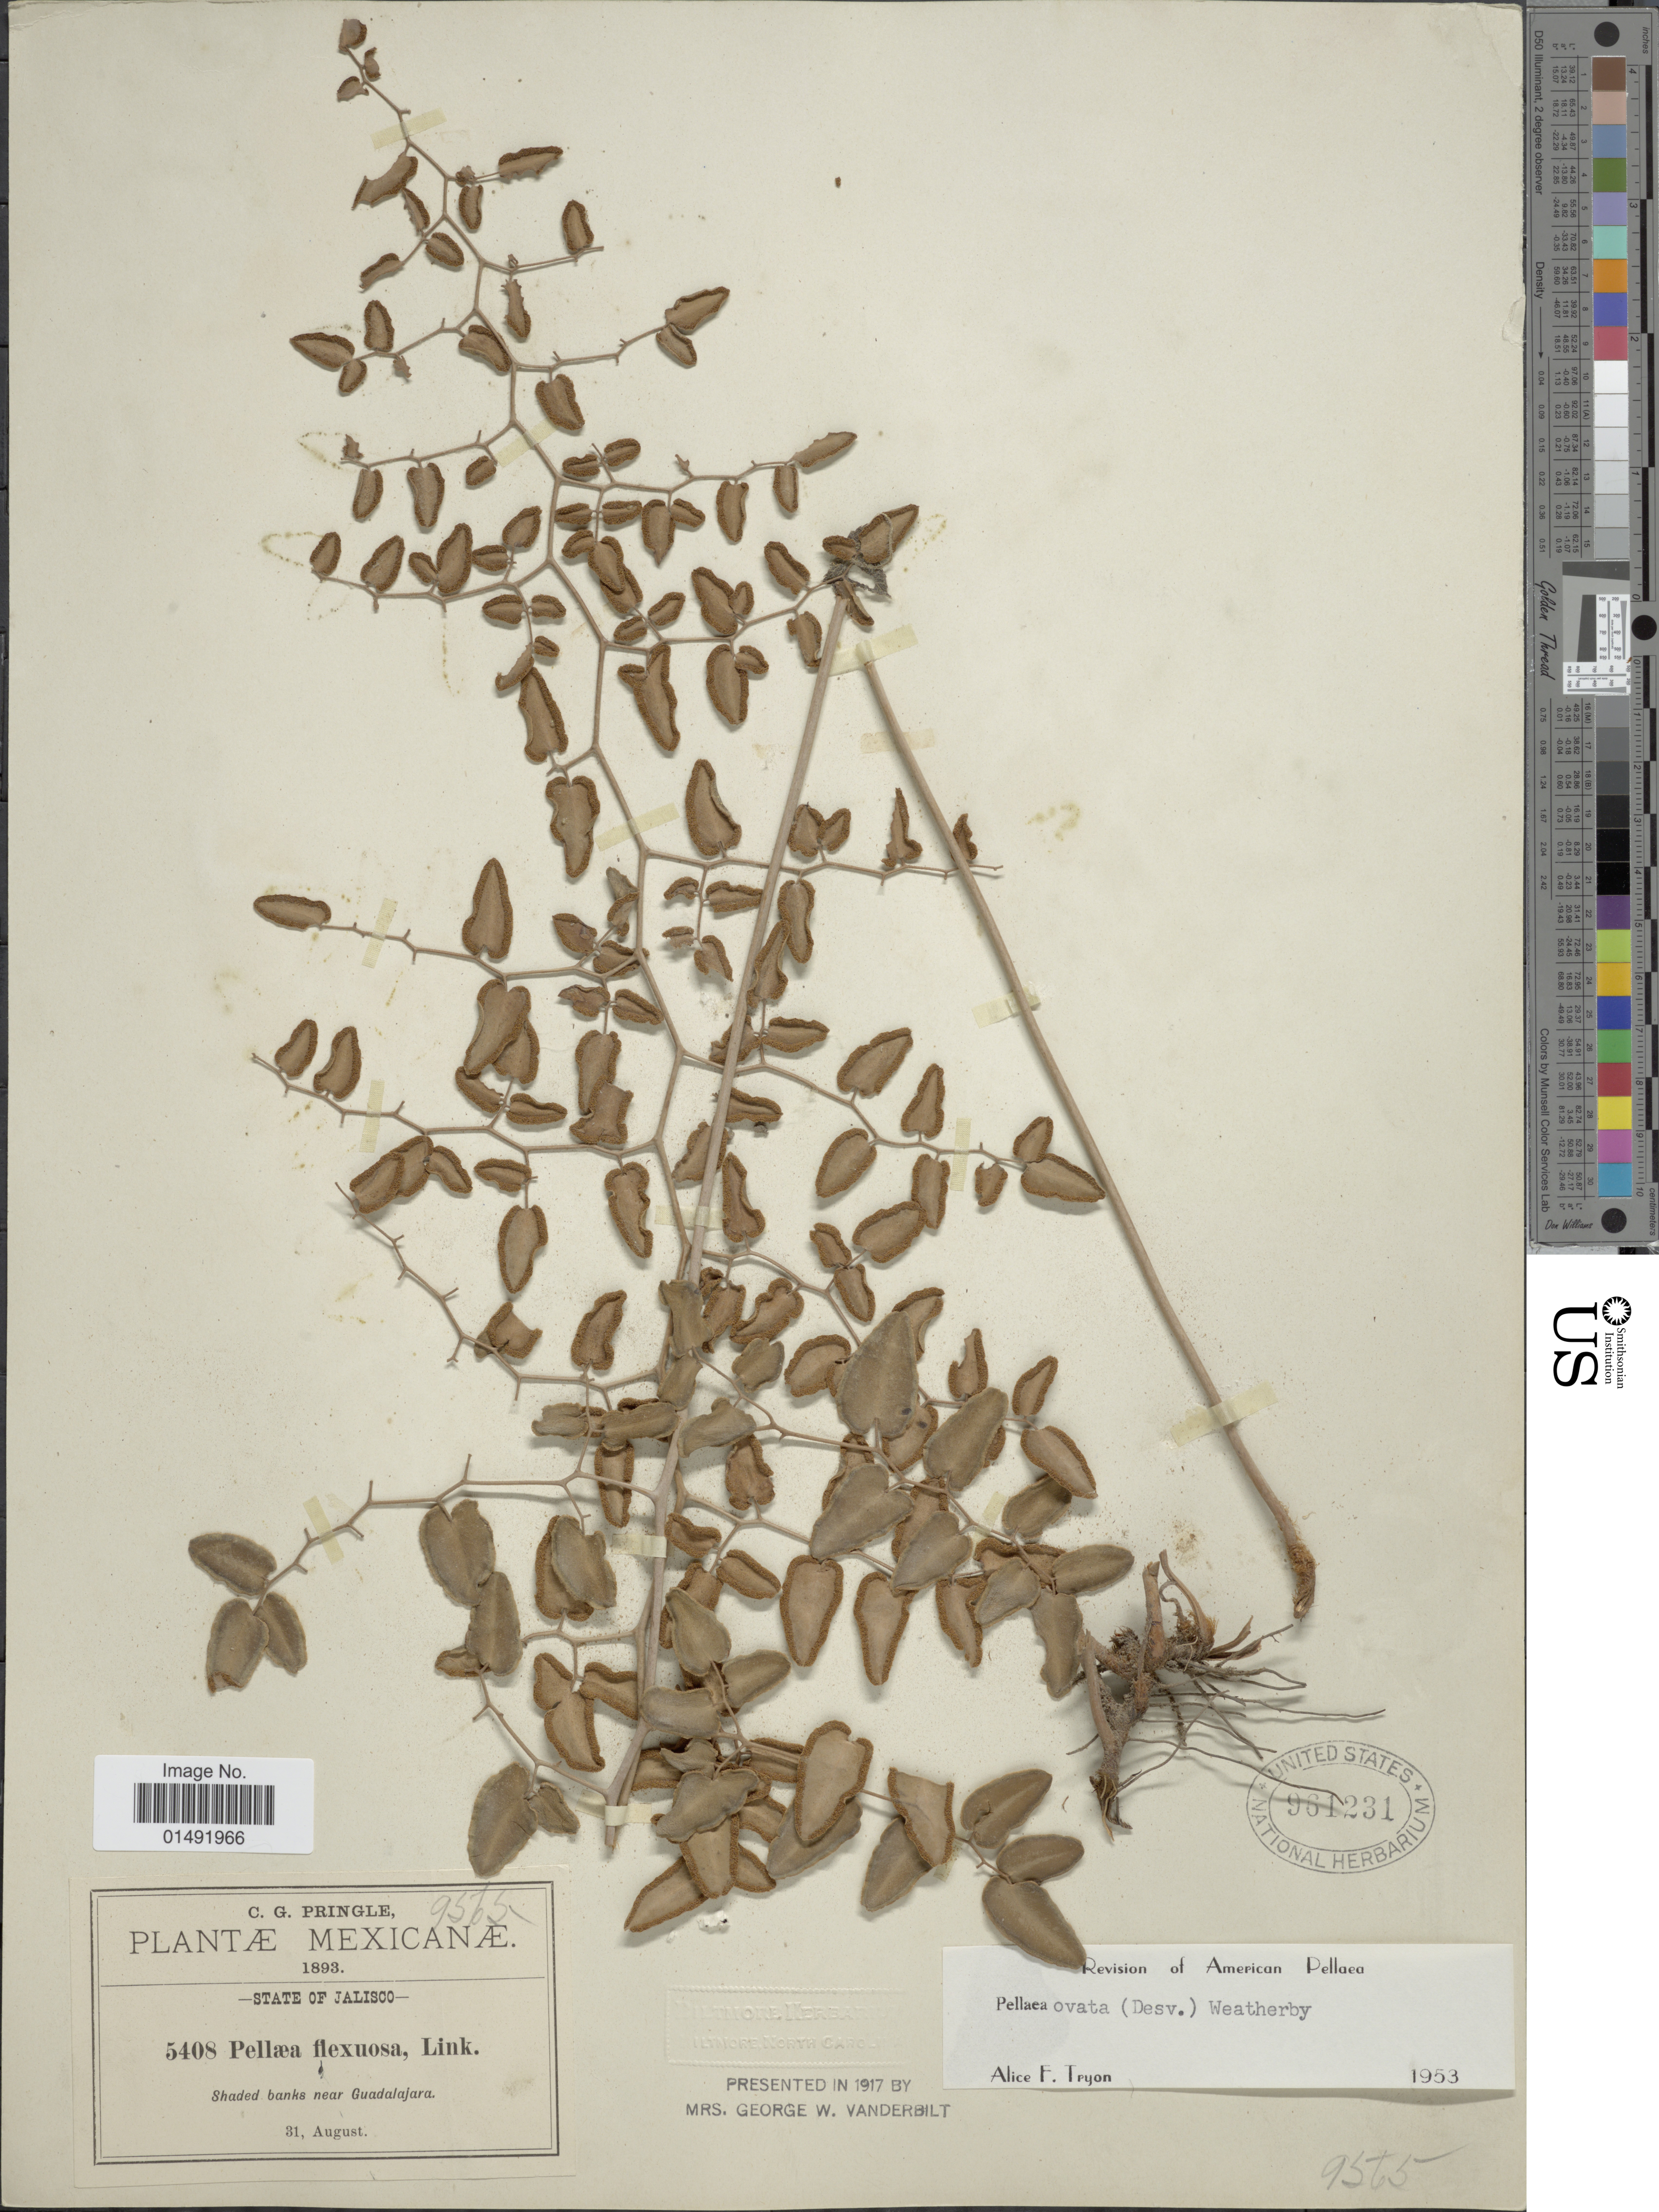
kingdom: Plantae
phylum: Tracheophyta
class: Polypodiopsida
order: Polypodiales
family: Pteridaceae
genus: Pellaea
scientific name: Pellaea ovata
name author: (Desv.) Weath.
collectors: C. G. Pringle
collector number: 5408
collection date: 1893-08-31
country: Mexico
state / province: Jalisco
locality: Shaded banks near Guadalajara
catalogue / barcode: US 961231